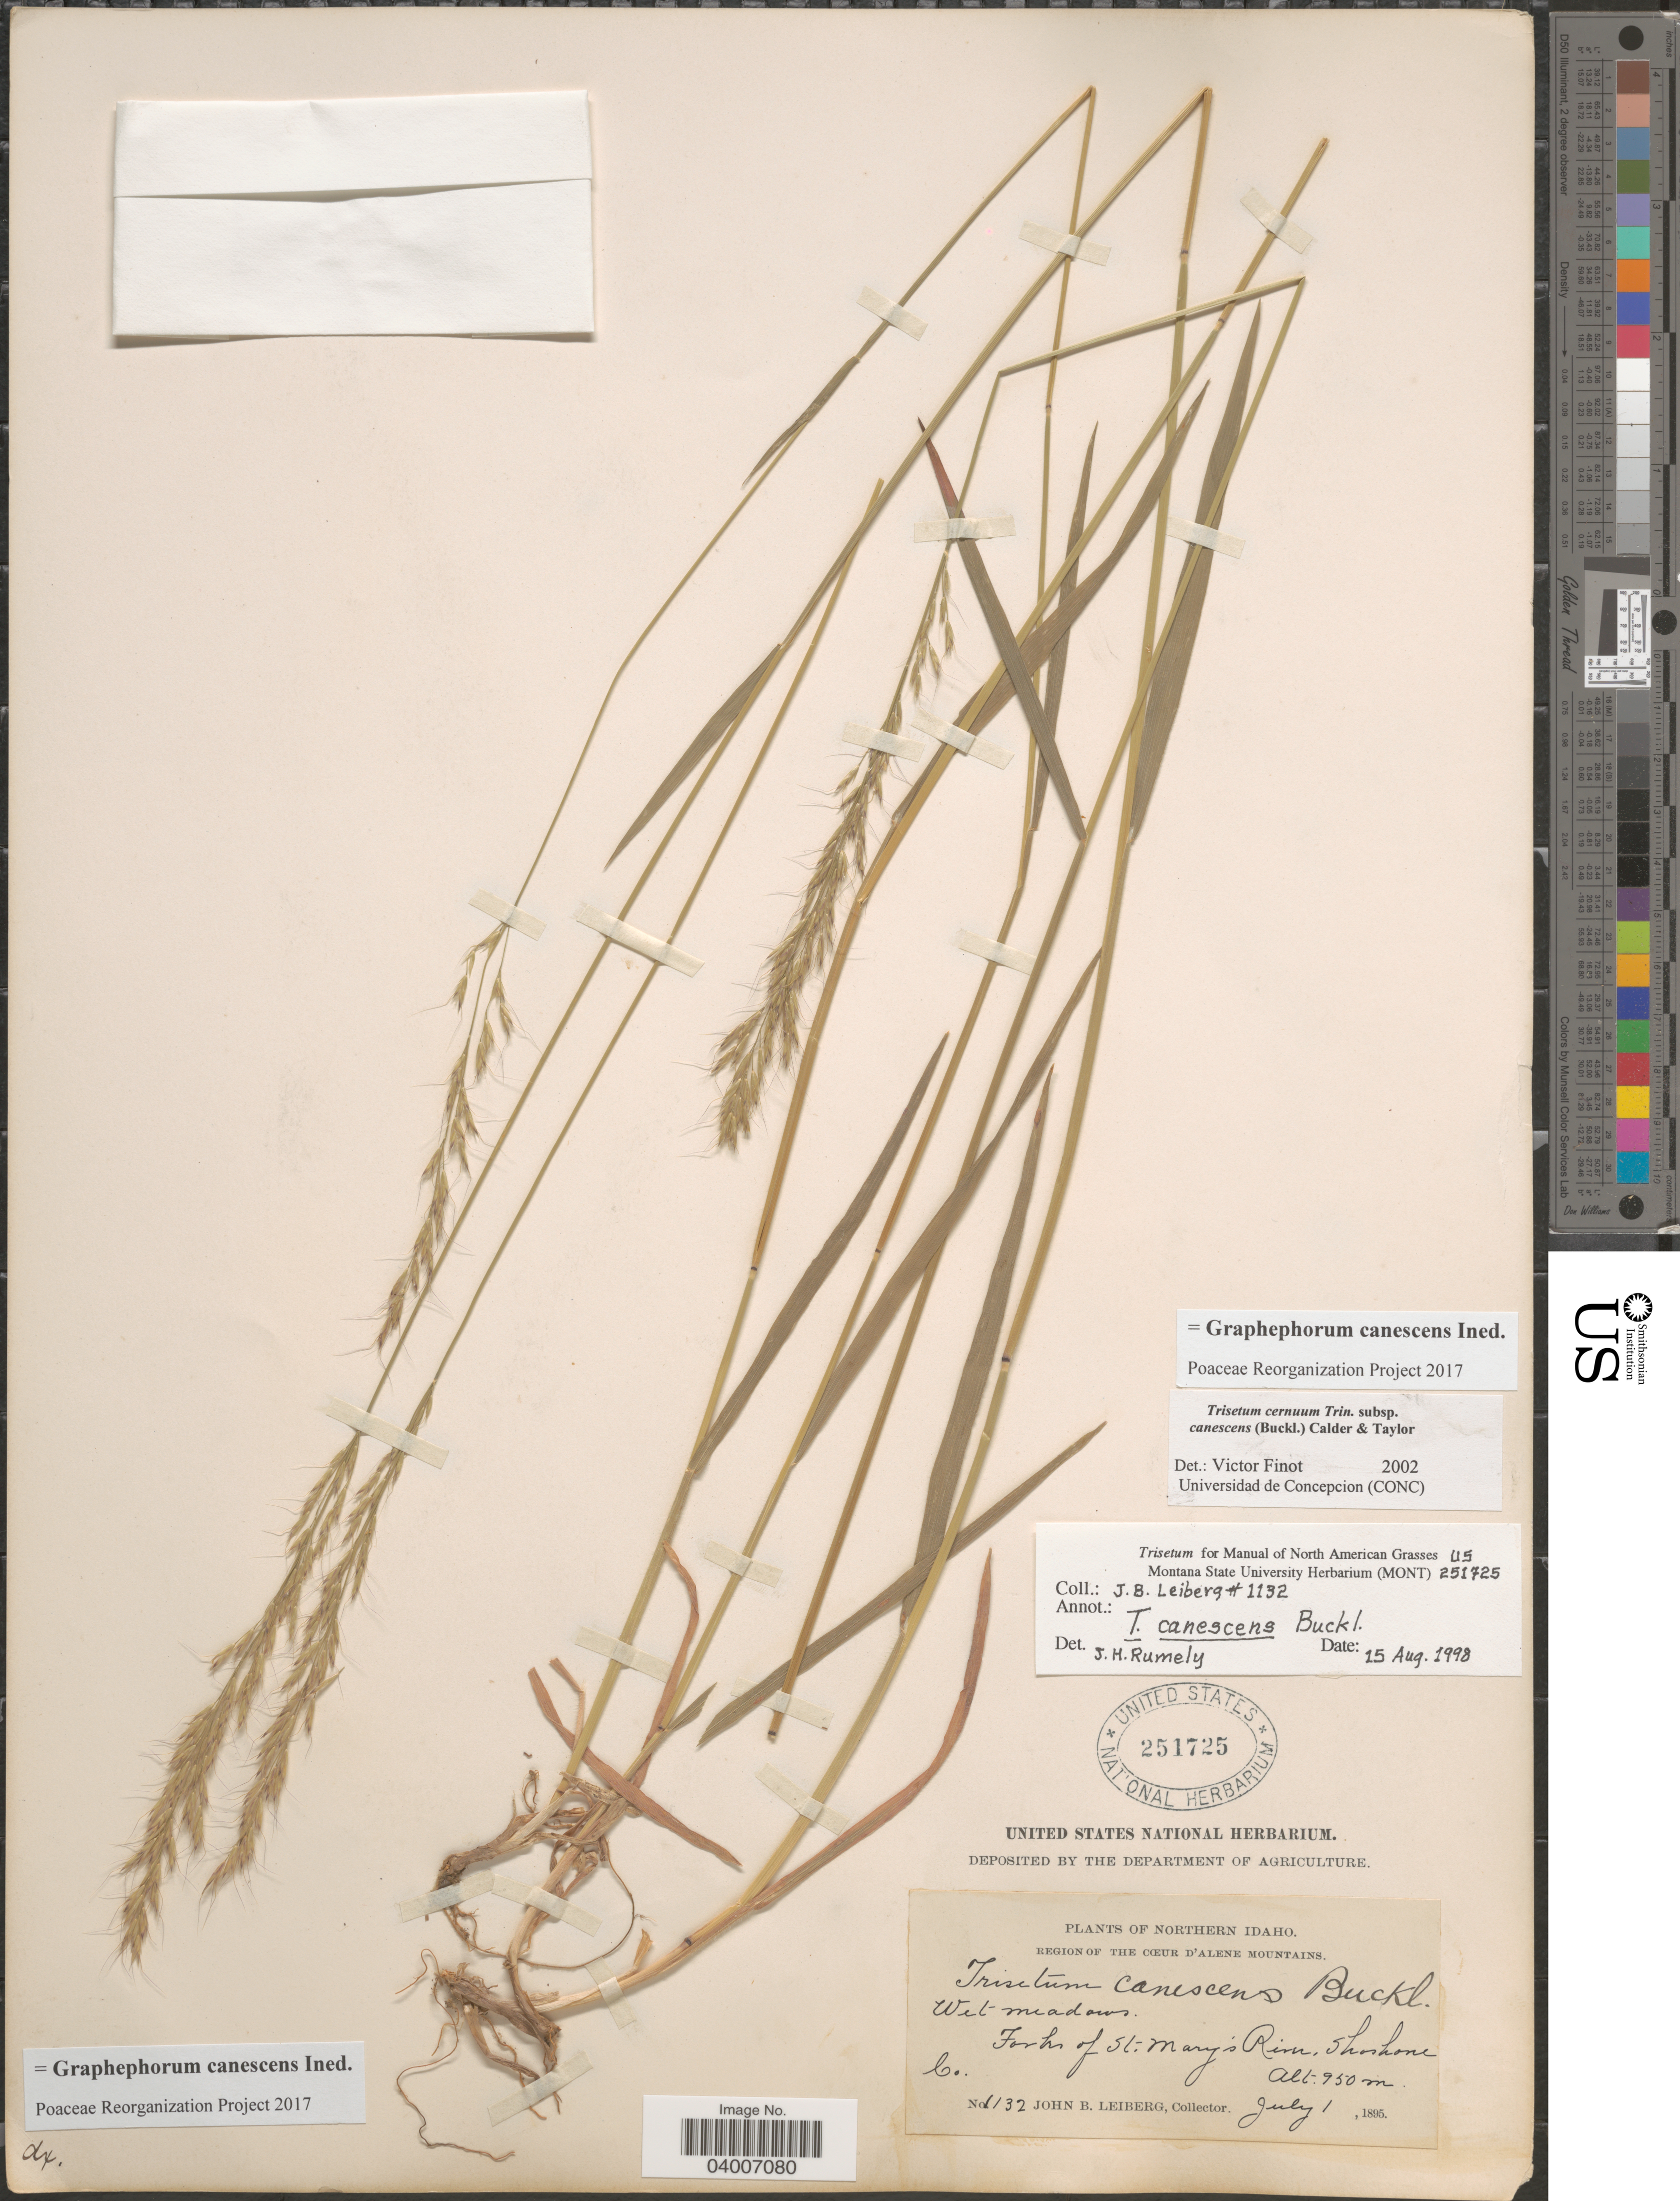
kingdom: Plantae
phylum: Tracheophyta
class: Liliopsida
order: Poales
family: Poaceae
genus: Graphephorum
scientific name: Graphephorum canescens ined.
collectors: J. B. Leiberg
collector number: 1132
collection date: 1895-07-01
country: United States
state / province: Idaho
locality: Northern Idaho. Region of the Cœur d'Alene Mountains. Forks of St. Mary's River, Shoshone.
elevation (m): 950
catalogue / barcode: US 251725